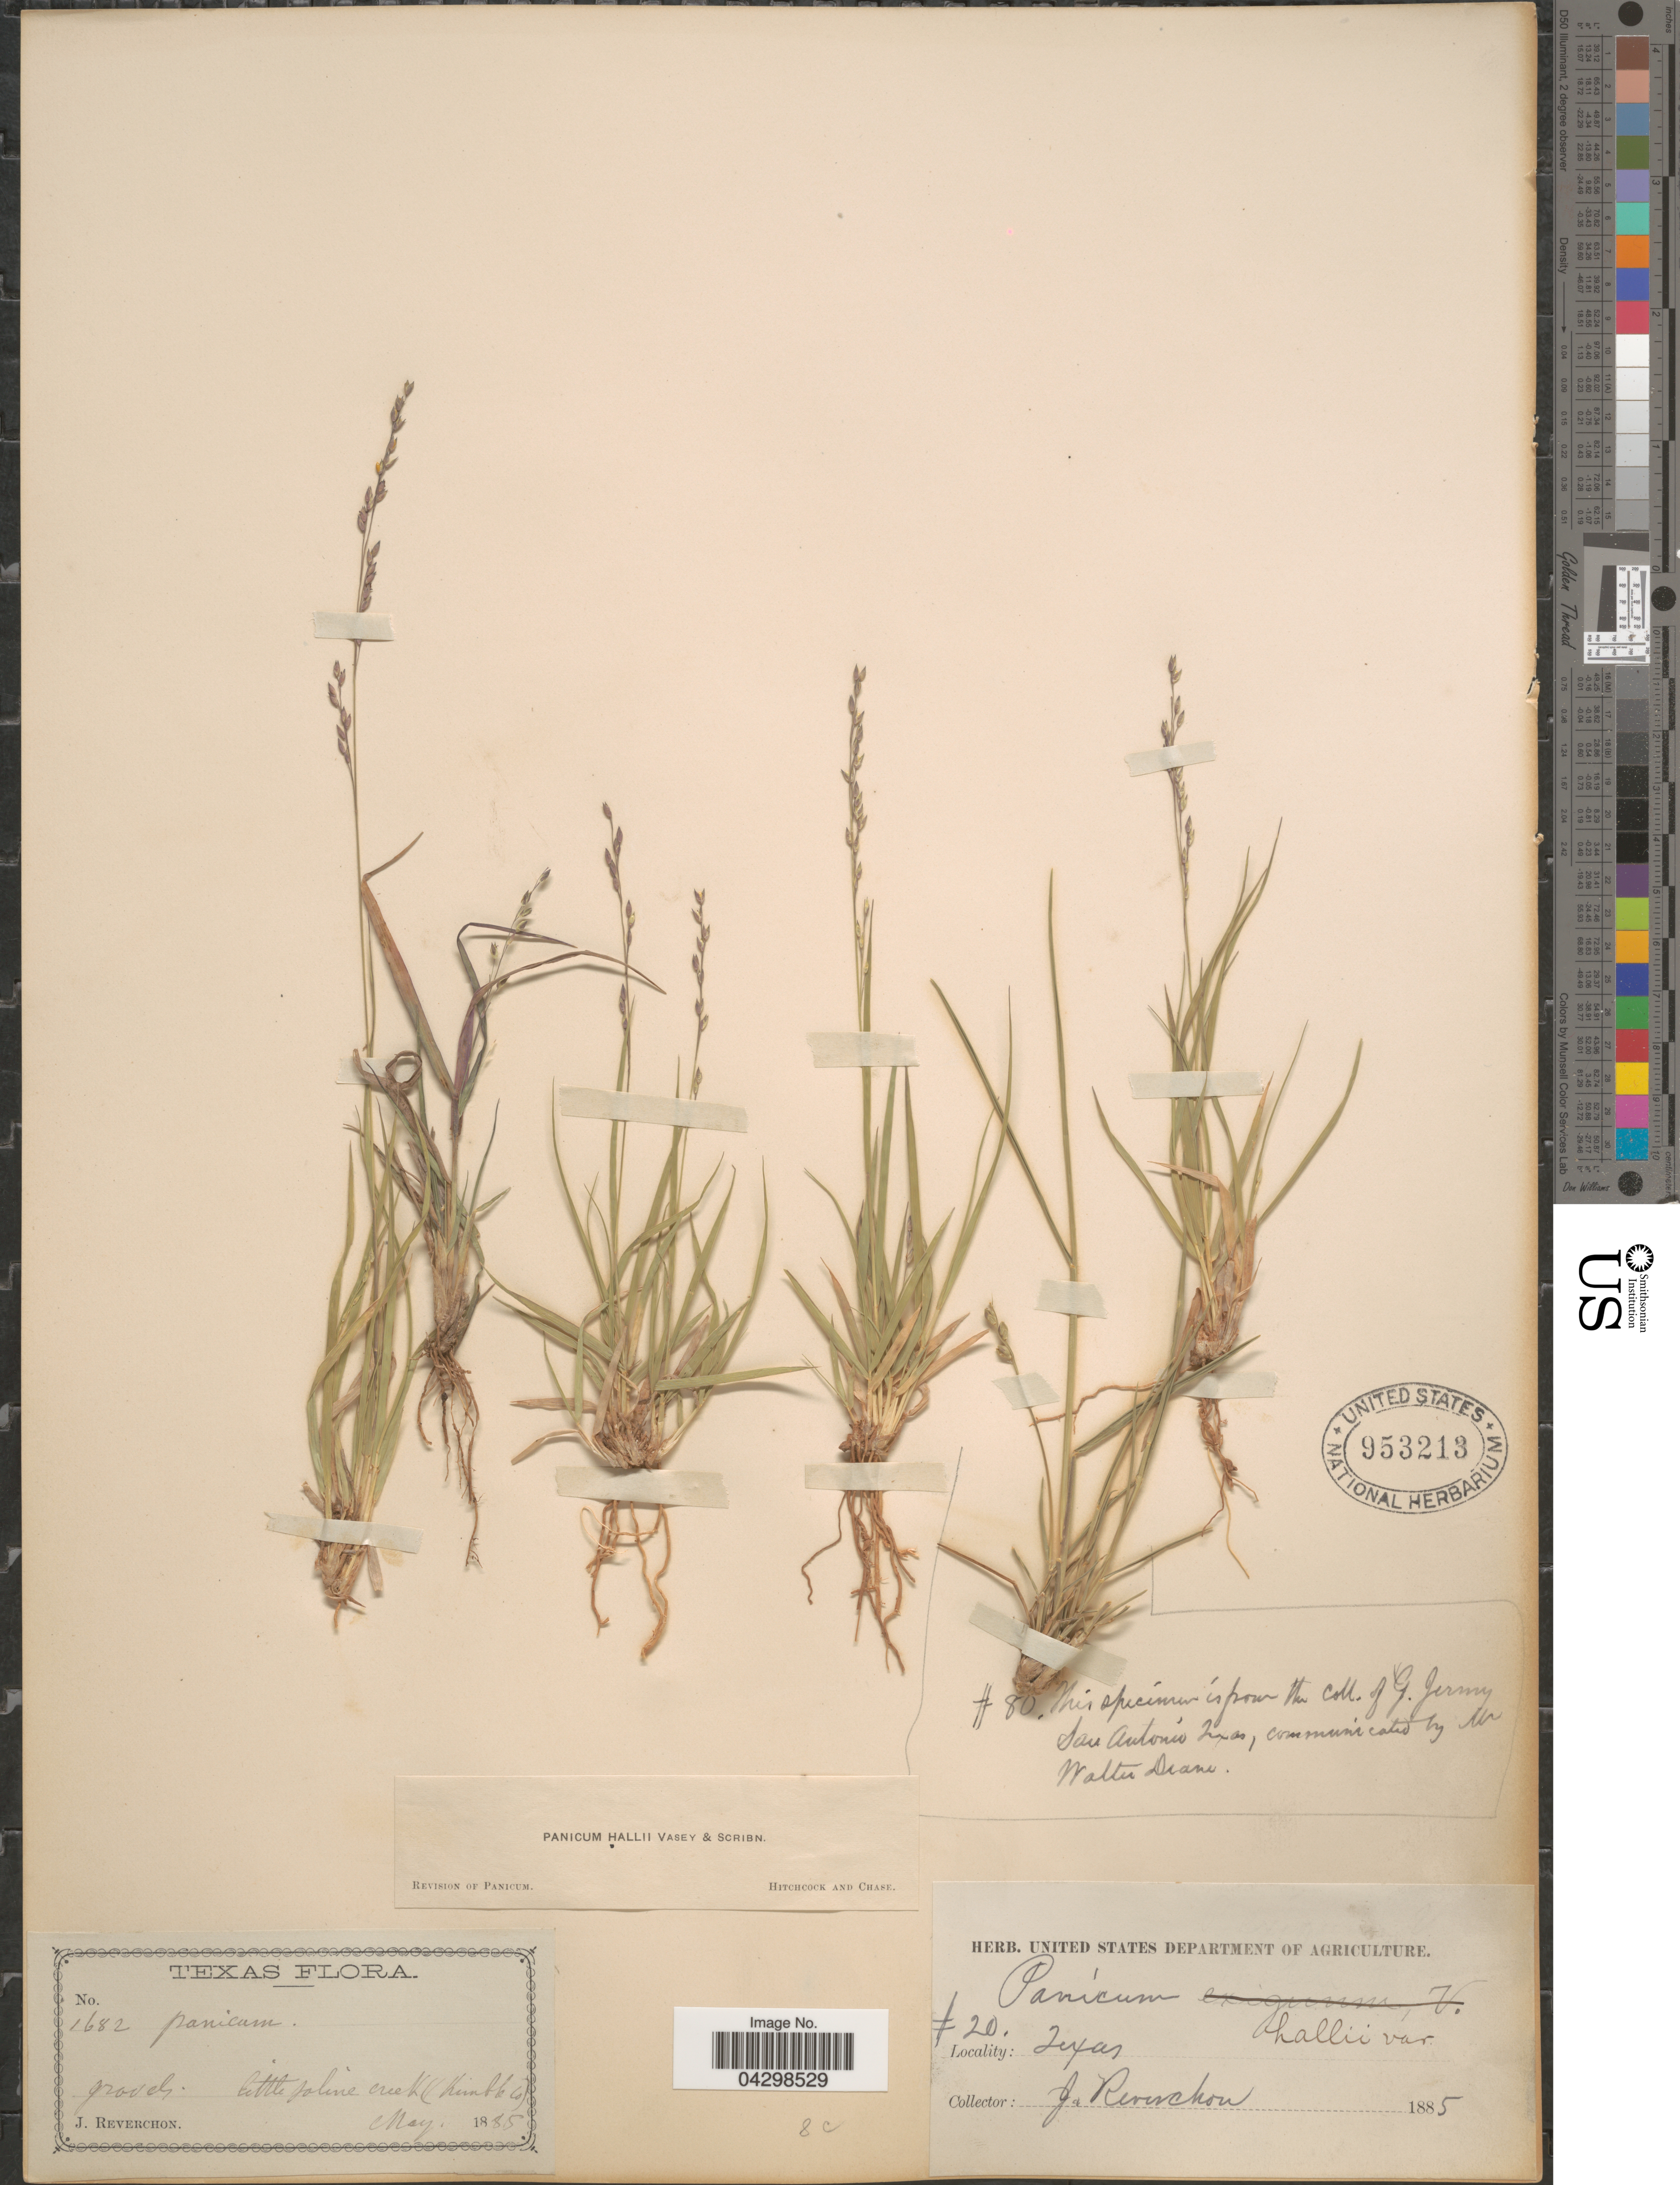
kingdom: Plantae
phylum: Tracheophyta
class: Liliopsida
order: Poales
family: Poaceae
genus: Panicum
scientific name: Panicum hallii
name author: Vasey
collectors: J. Reverchon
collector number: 1682/20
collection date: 1885-05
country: United States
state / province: Texas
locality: Little Joline Creek (Kimble Co.).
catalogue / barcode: US 953213